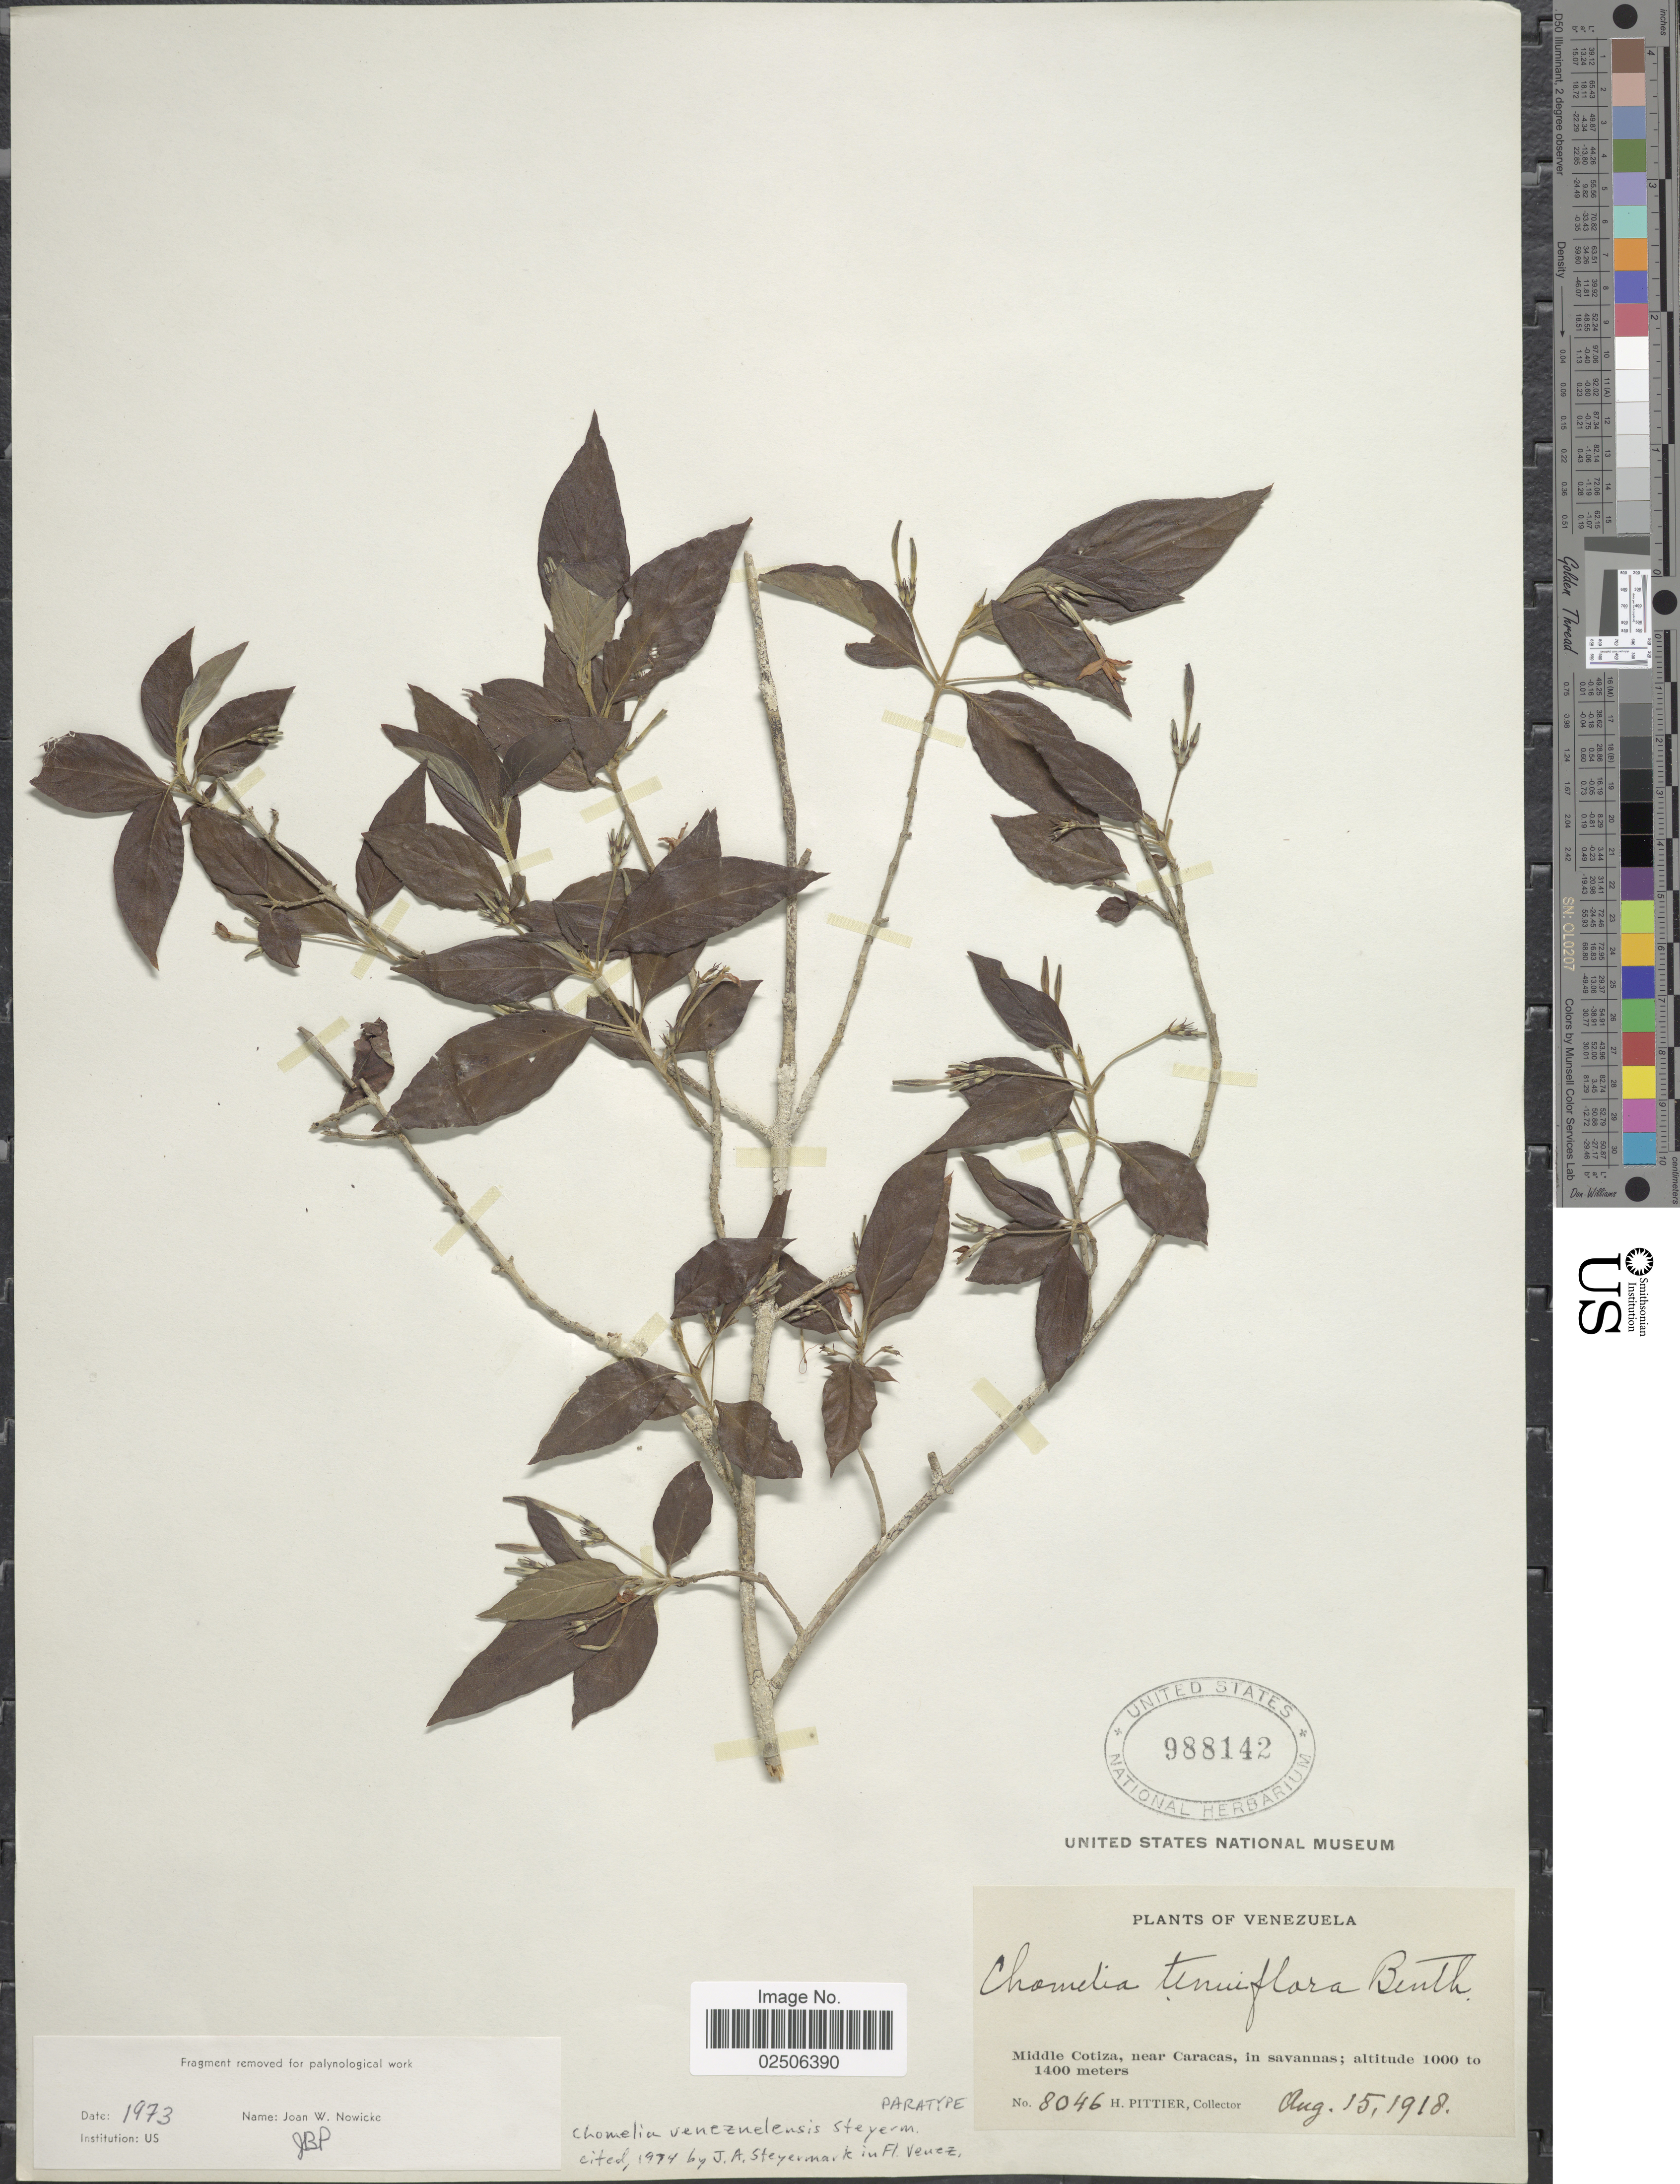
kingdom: Plantae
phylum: Tracheophyta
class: Magnoliopsida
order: Gentianales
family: Rubiaceae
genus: Chomelia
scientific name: Chomelia venezuelensis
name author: Steyerm.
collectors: H. F. Pittier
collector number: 8046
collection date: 1918-08-15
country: Venezuela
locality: Middle Cotiza, near Caracas, in savannas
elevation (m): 1000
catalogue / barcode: US 988142